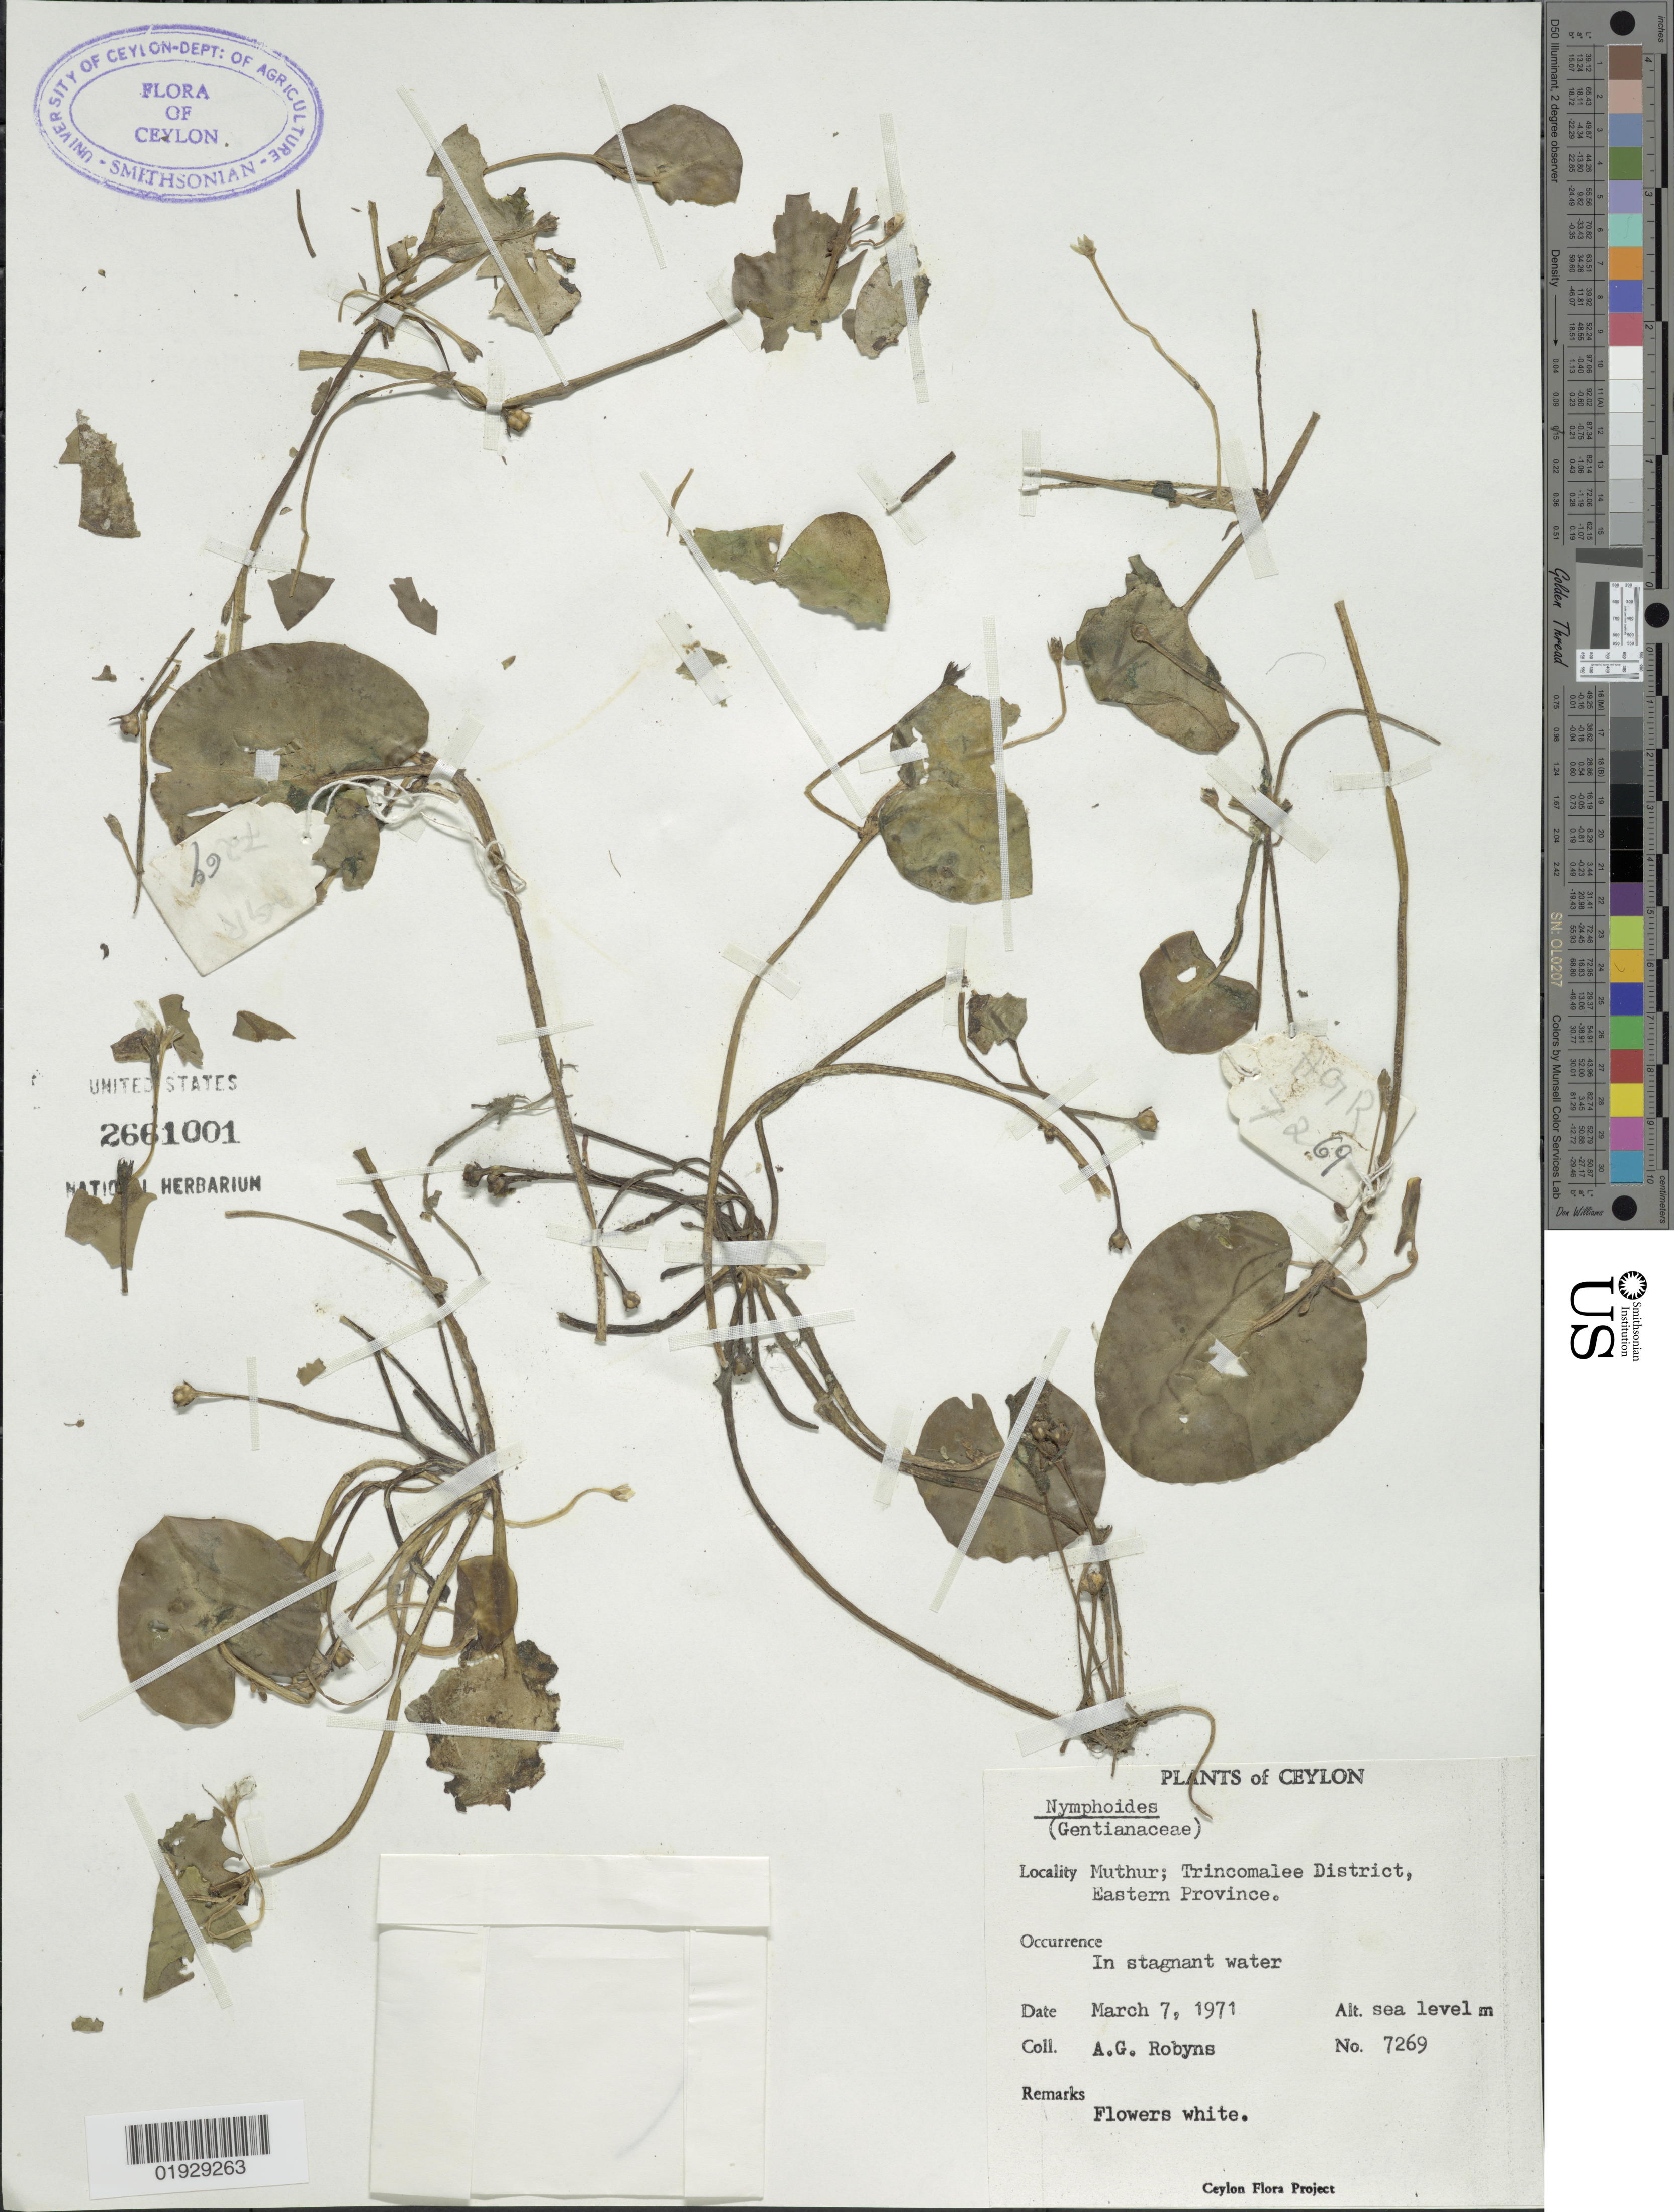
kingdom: Plantae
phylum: Tracheophyta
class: Magnoliopsida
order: Asterales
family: Menyanthaceae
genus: Nymphoides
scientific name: Nymphoides sp.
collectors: A. Robyns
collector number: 7269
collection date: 1971-03-07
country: Sri Lanka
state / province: Eastern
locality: Ceylon. Muthur; Trincomalee District, Eastern Province.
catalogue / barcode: US 2661001